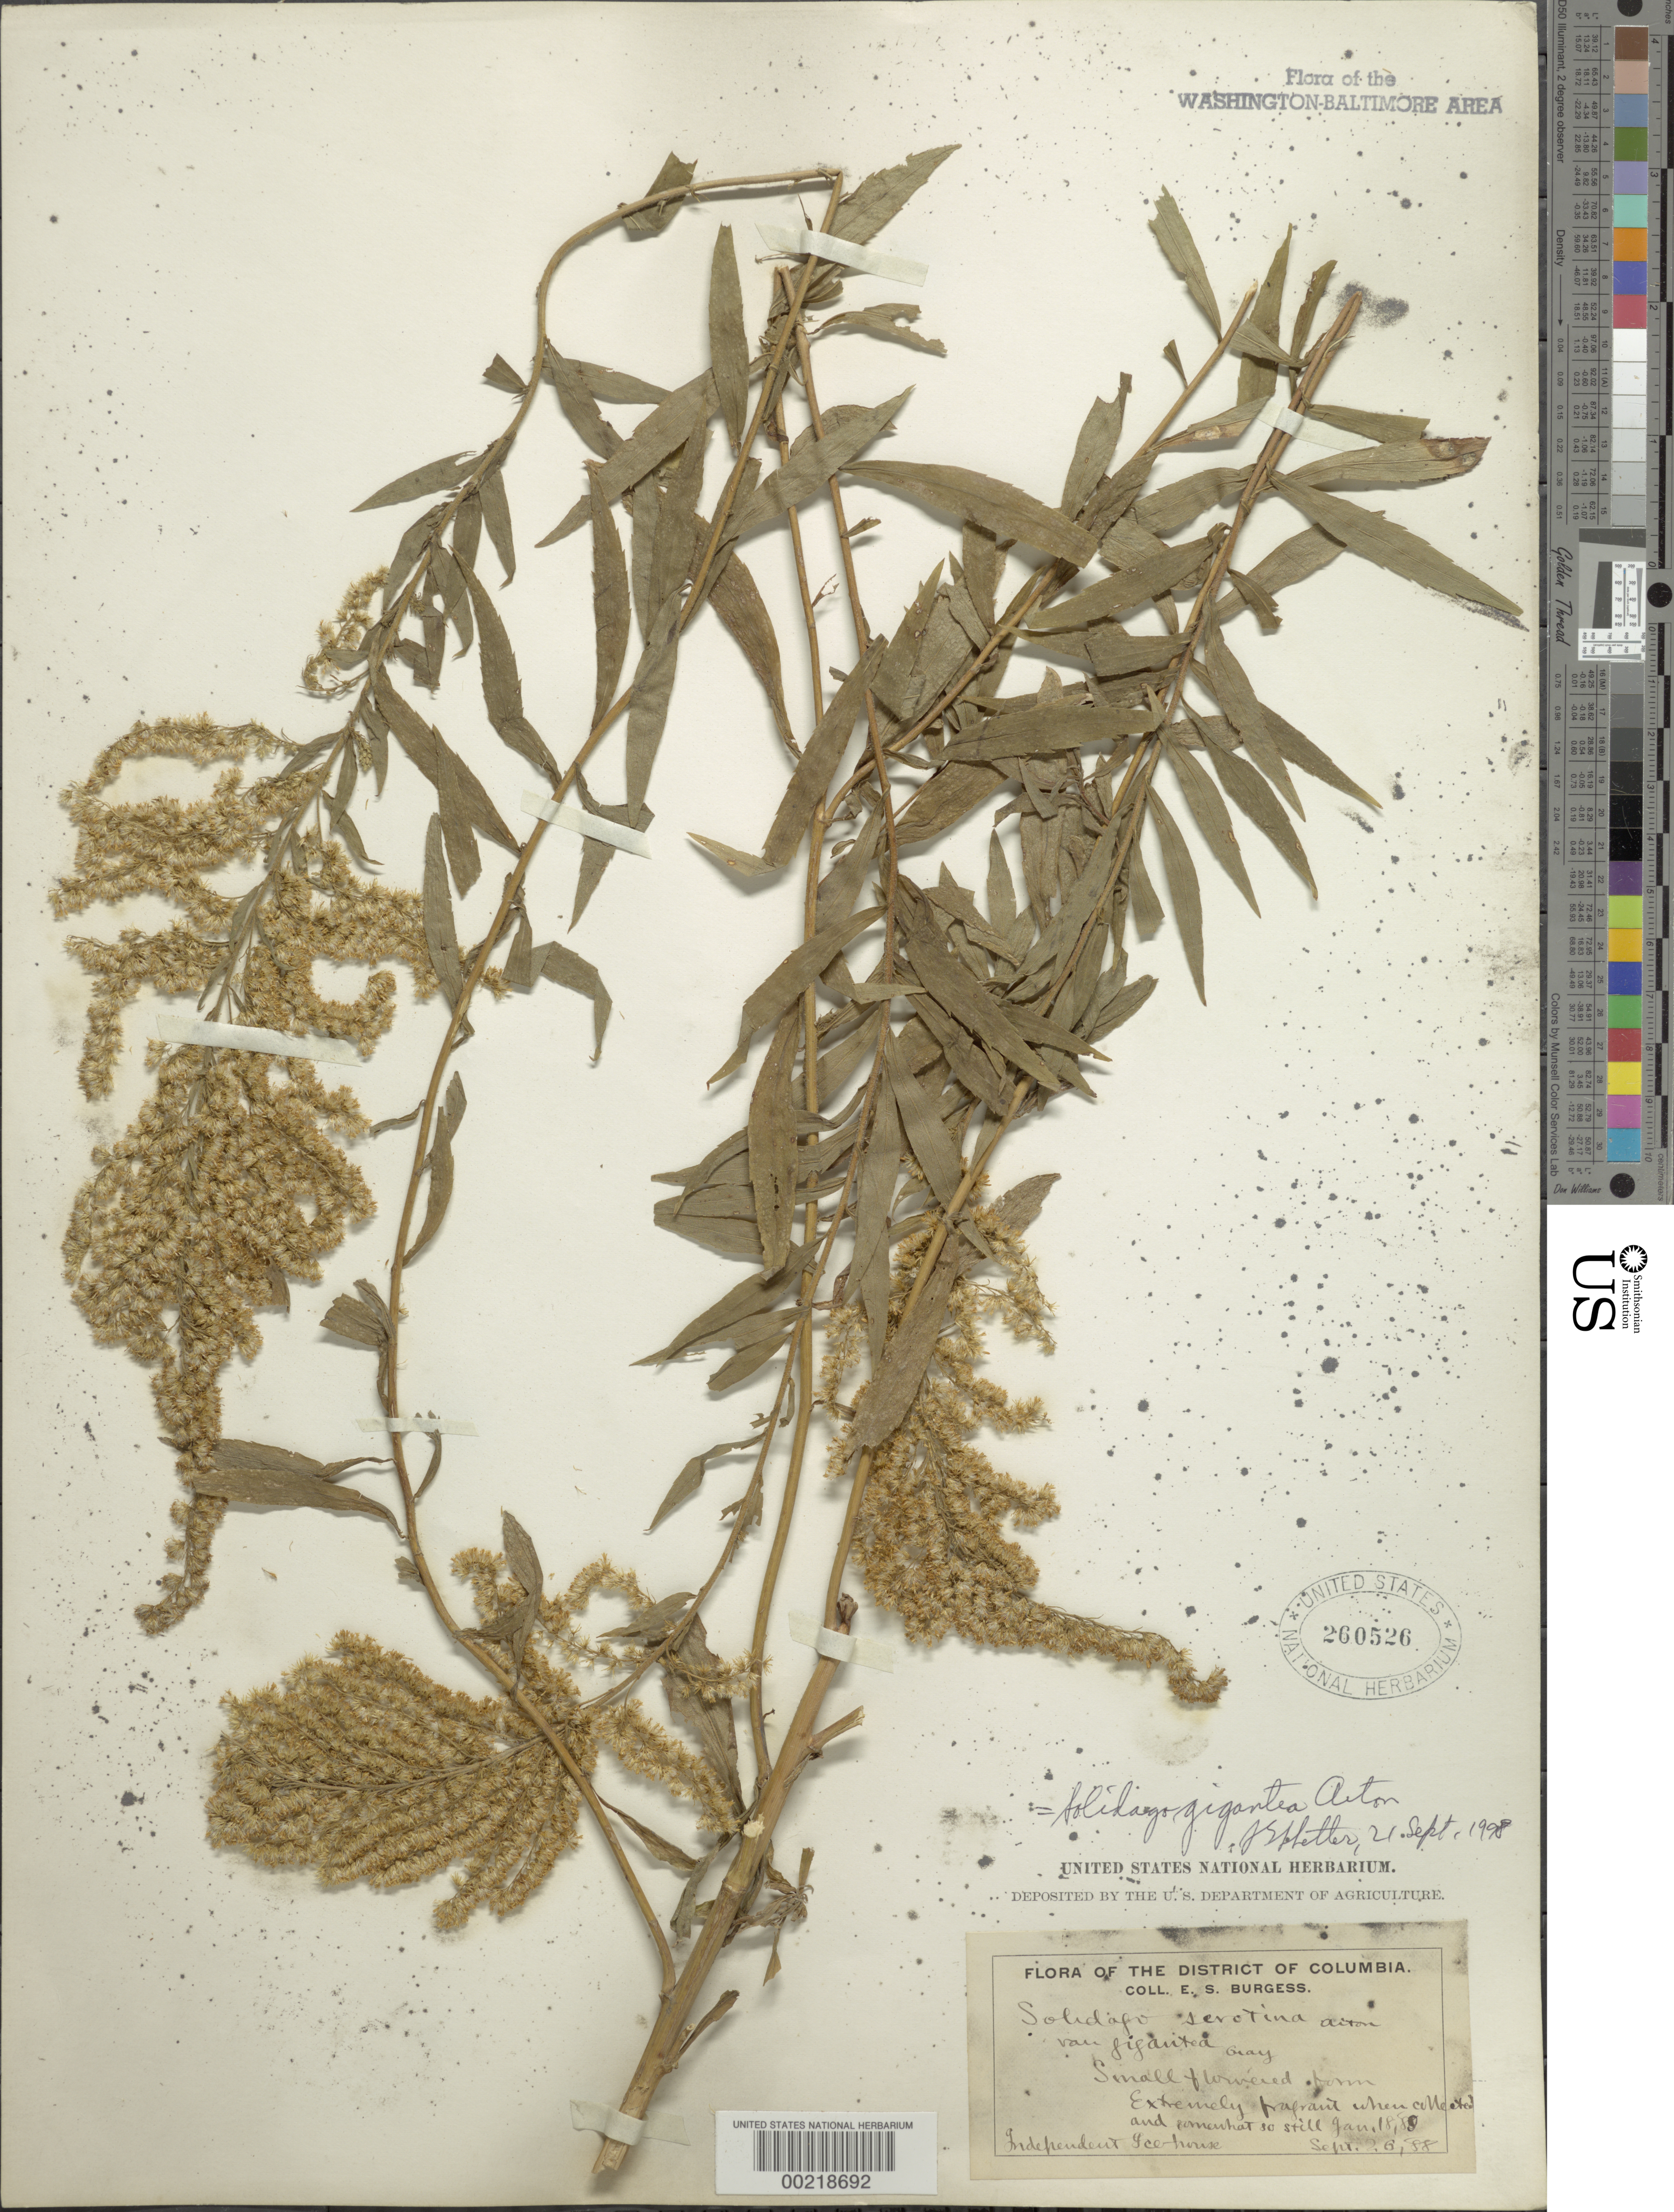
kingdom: Plantae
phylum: Tracheophyta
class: Magnoliopsida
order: Asterales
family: Asteraceae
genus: Solidago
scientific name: Solidago gigantea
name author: Aiton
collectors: E. Burgess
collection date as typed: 26 Sep 1888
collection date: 1888-09-26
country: United States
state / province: District of Columbia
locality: Independent Ice House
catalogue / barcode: US 260526